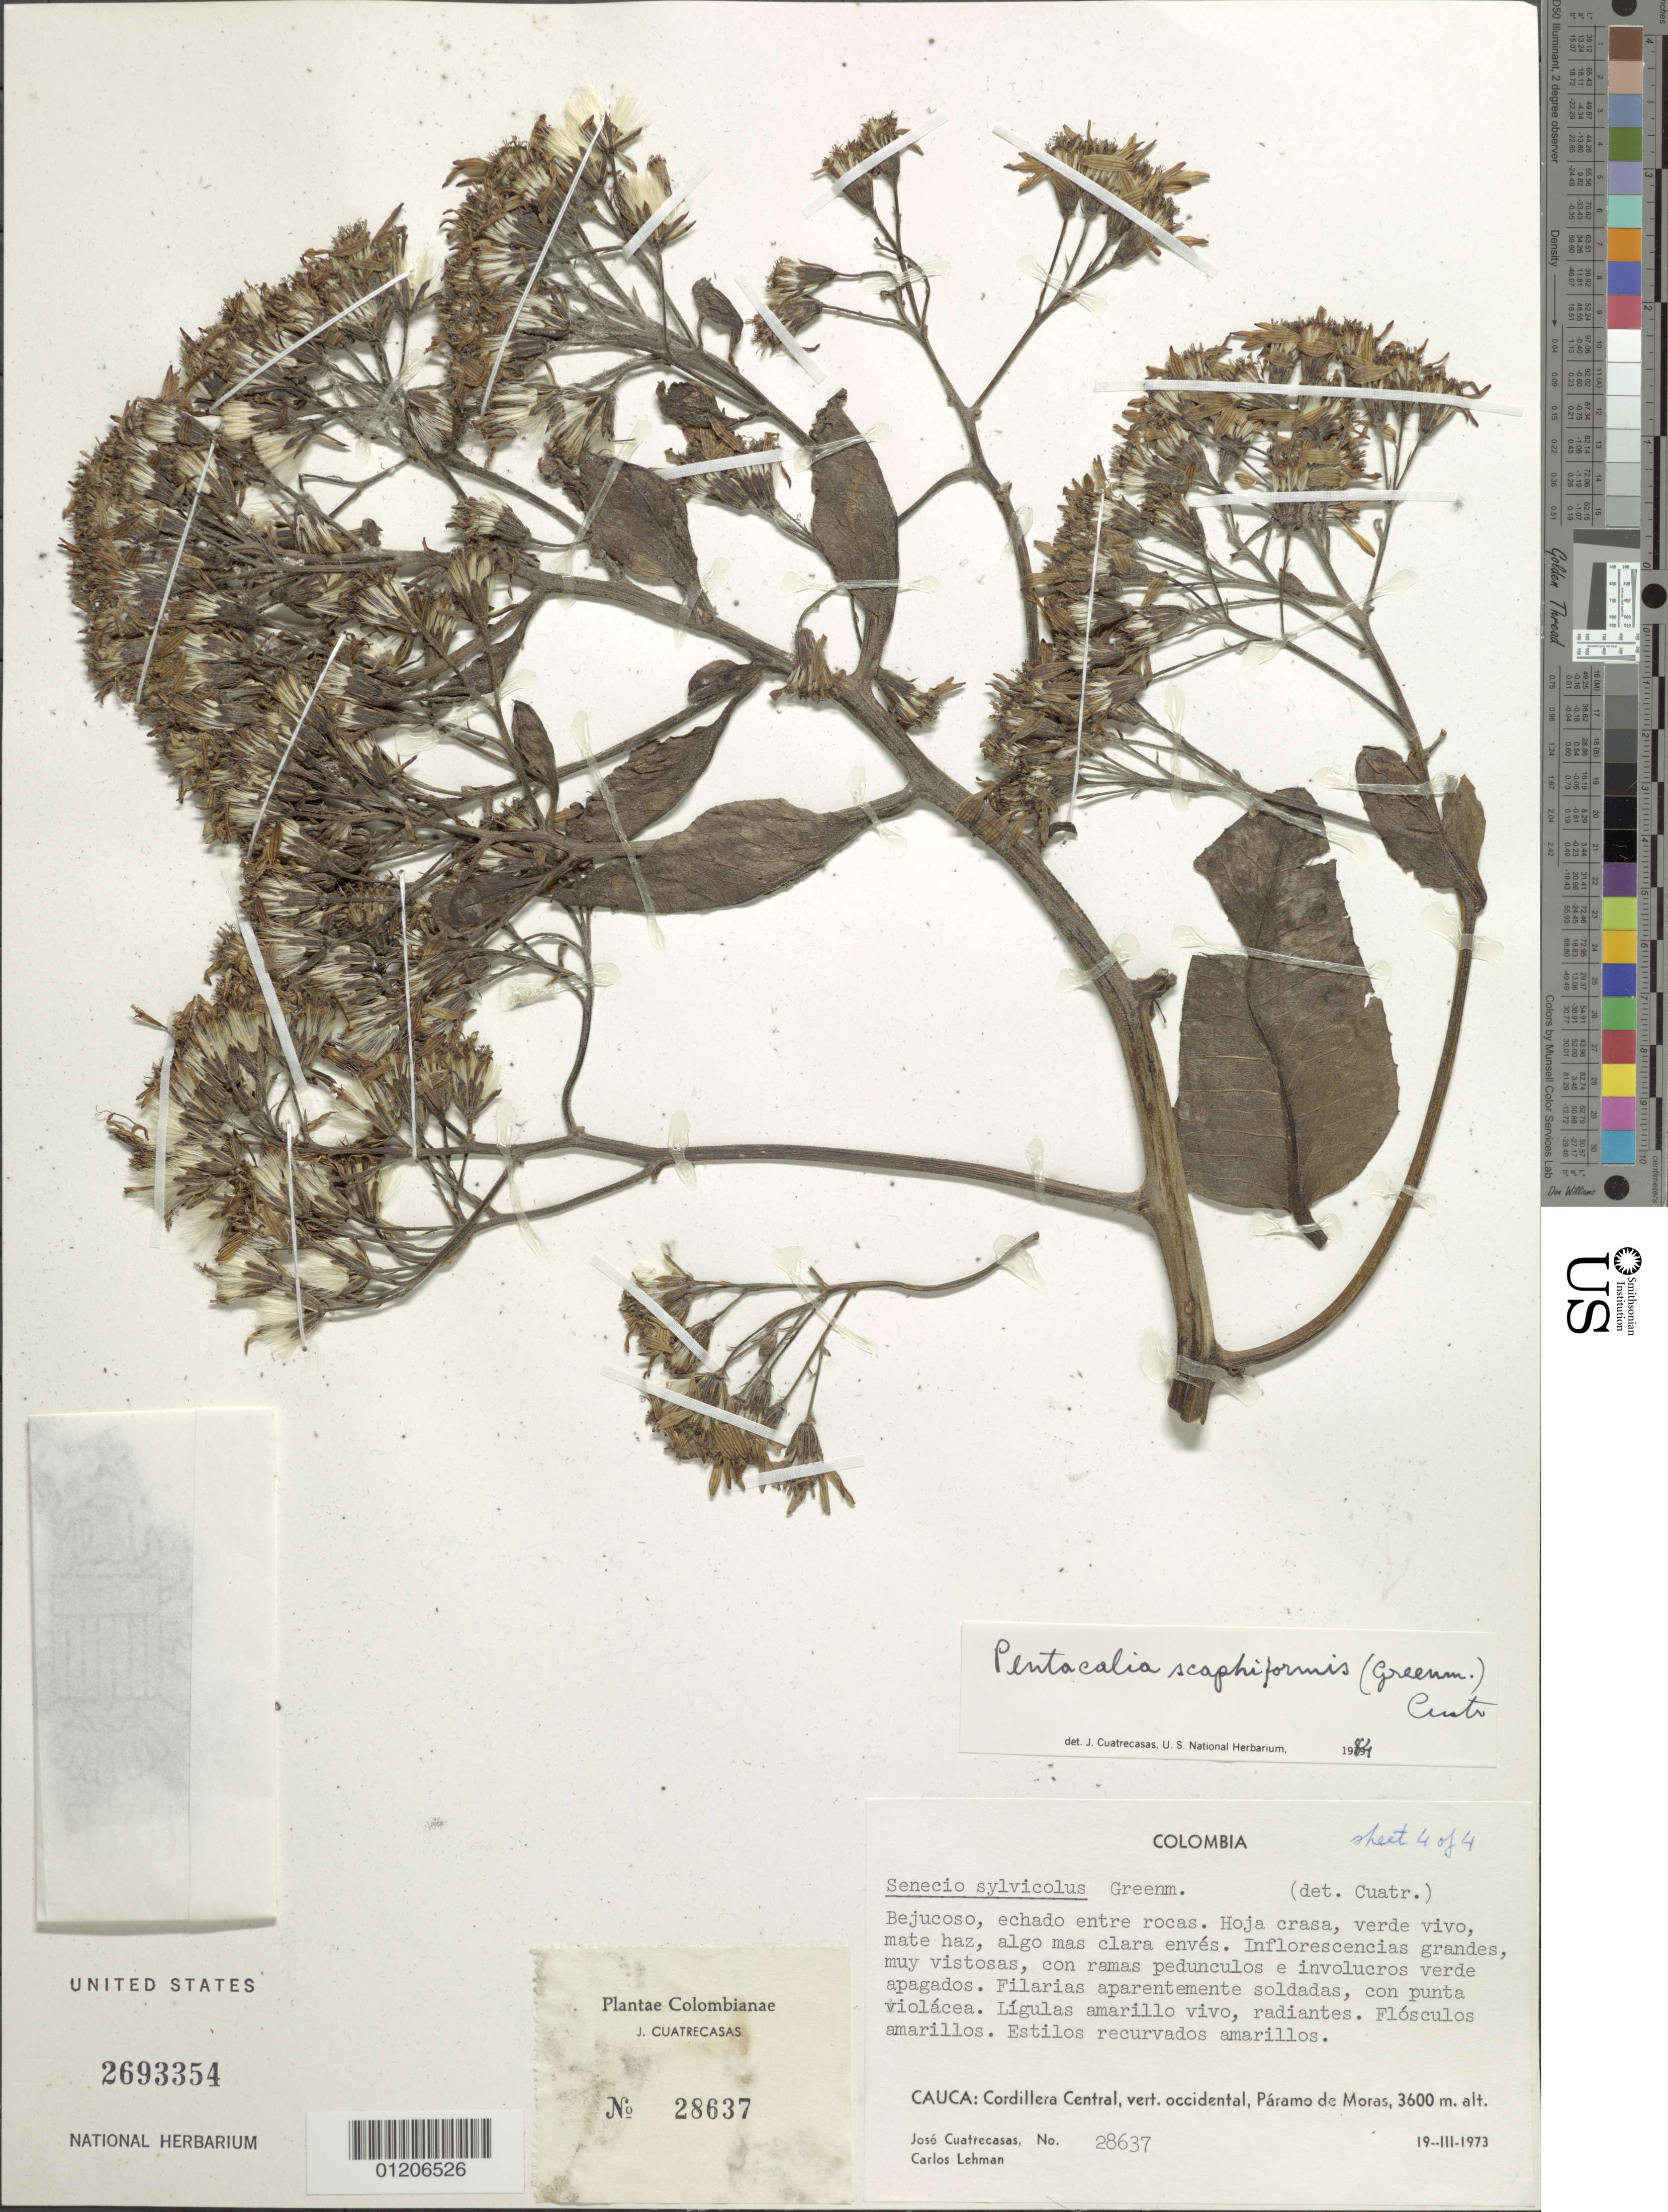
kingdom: Plantae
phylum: Tracheophyta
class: Magnoliopsida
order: Asterales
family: Asteraceae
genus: Pentacalia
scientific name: Pentacalia scaphiformis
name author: (Greenm.) Cuatrec.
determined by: Cuatrecasas, J.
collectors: J. Cuatrecasas & C. Lehman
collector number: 28637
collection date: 1973-03-19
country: Colombia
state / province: Cauca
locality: Cordillera Central, vert. occidental, Páramo de Moras.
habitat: Paramo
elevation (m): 3600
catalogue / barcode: US 2693354